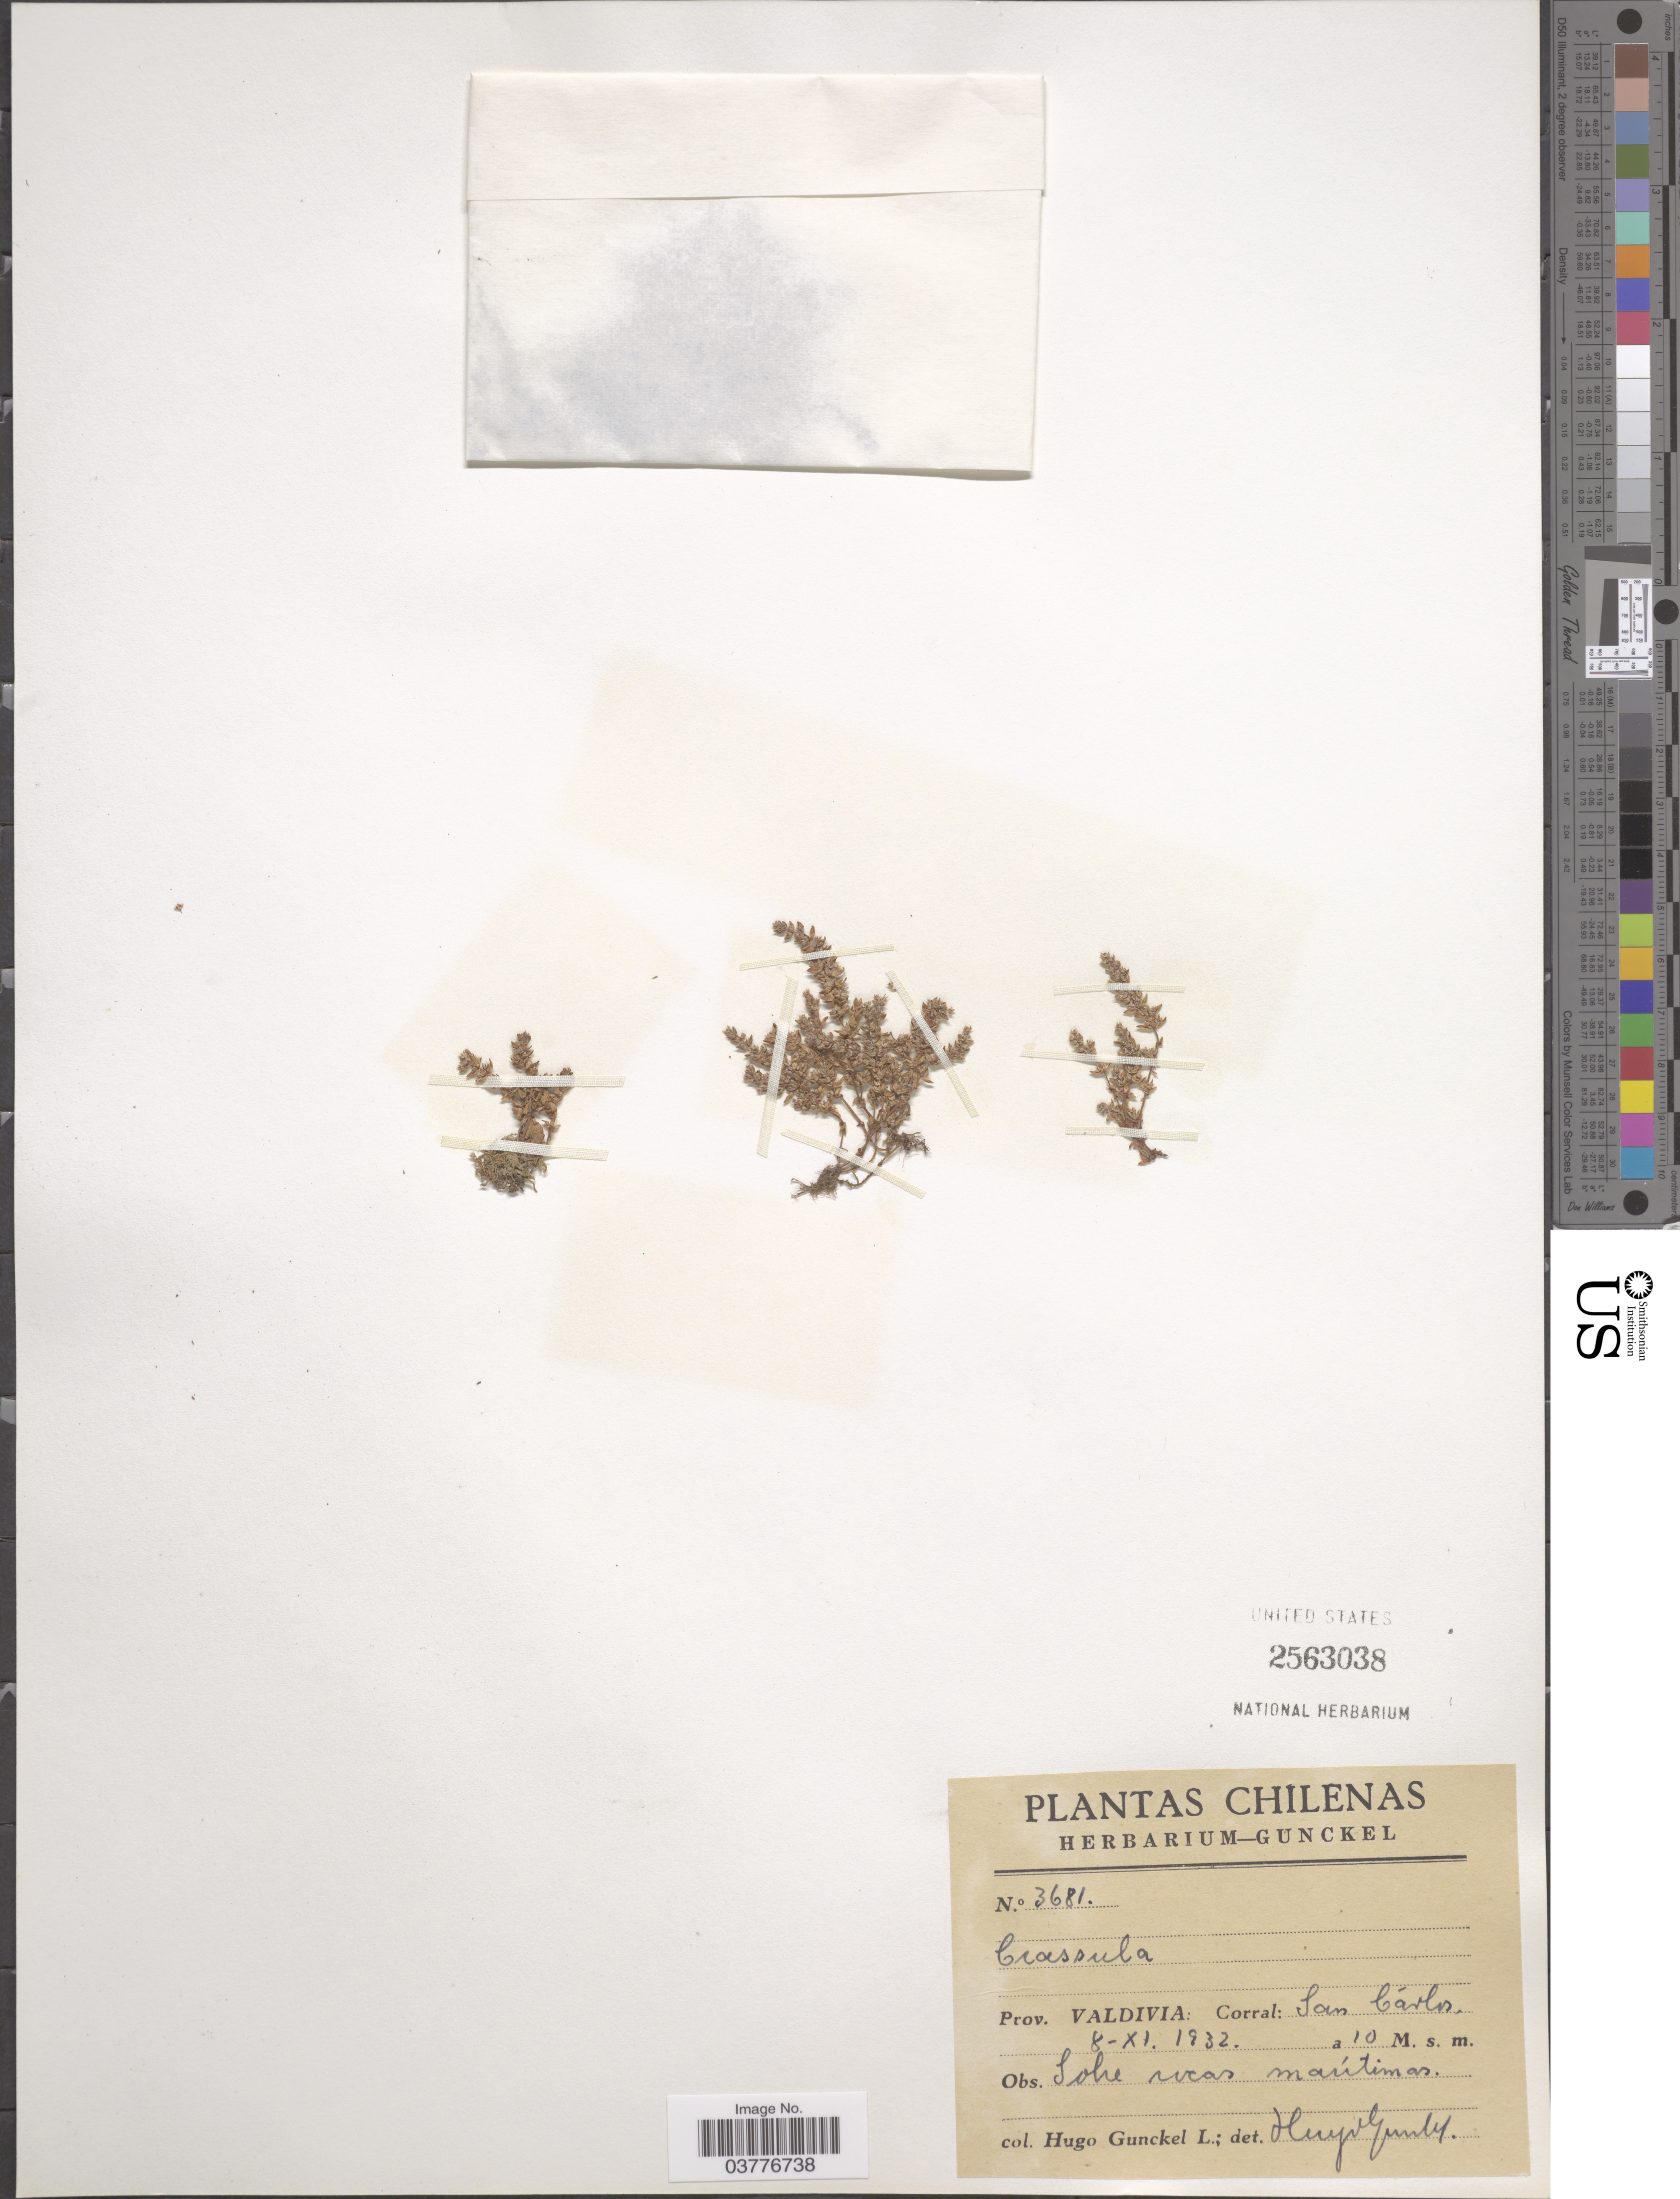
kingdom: Plantae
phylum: Tracheophyta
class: Magnoliopsida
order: Saxifragales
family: Crassulaceae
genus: Crassula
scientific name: Crassula sp.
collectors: H. Gunckel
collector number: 3681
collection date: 1932-11-08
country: Chile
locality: Prov. Valdivia: Corral: San Cárlos.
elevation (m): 10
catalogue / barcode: US 2563038